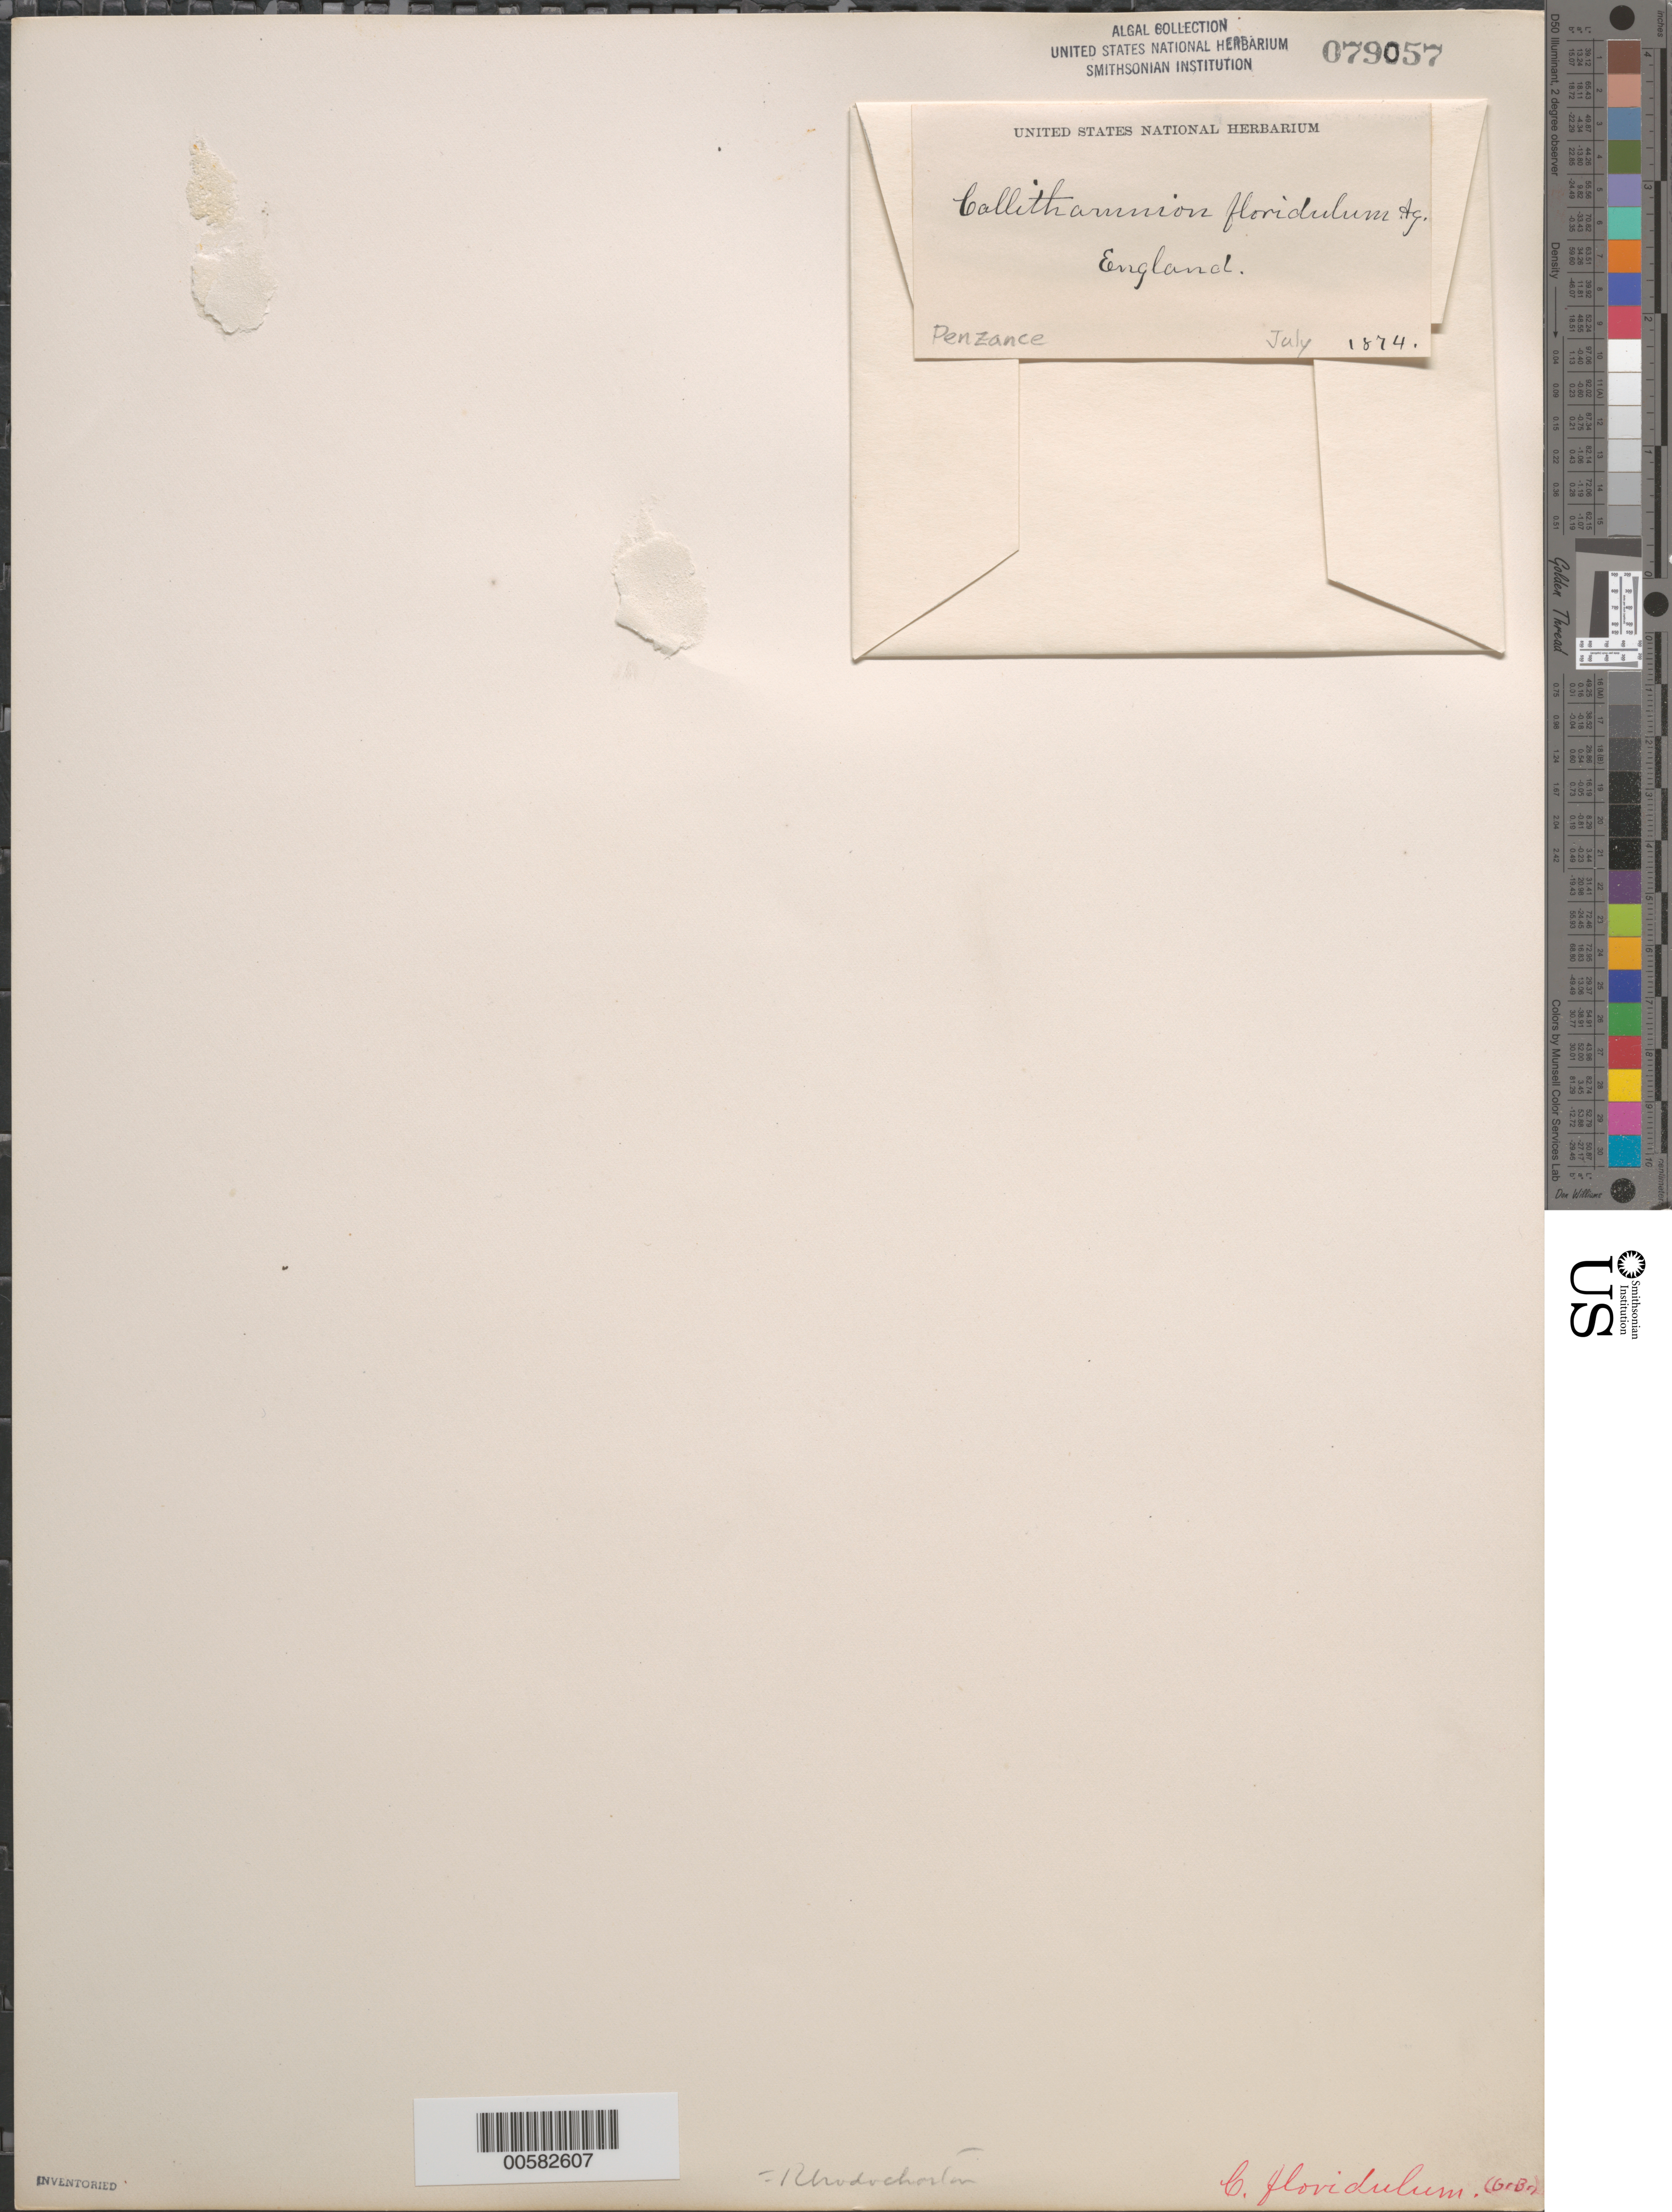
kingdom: Plantae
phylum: Rhodophyta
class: Florideophyceae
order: Palmariales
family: Rhodothamniellaceae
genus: Rhodothamniella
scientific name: Rhodothamniella floridula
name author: (Dillwyn) Feldmann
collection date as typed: Jul 1874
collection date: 1874-07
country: United Kingdom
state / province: England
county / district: Cornwall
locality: Penzance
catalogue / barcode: US 79057